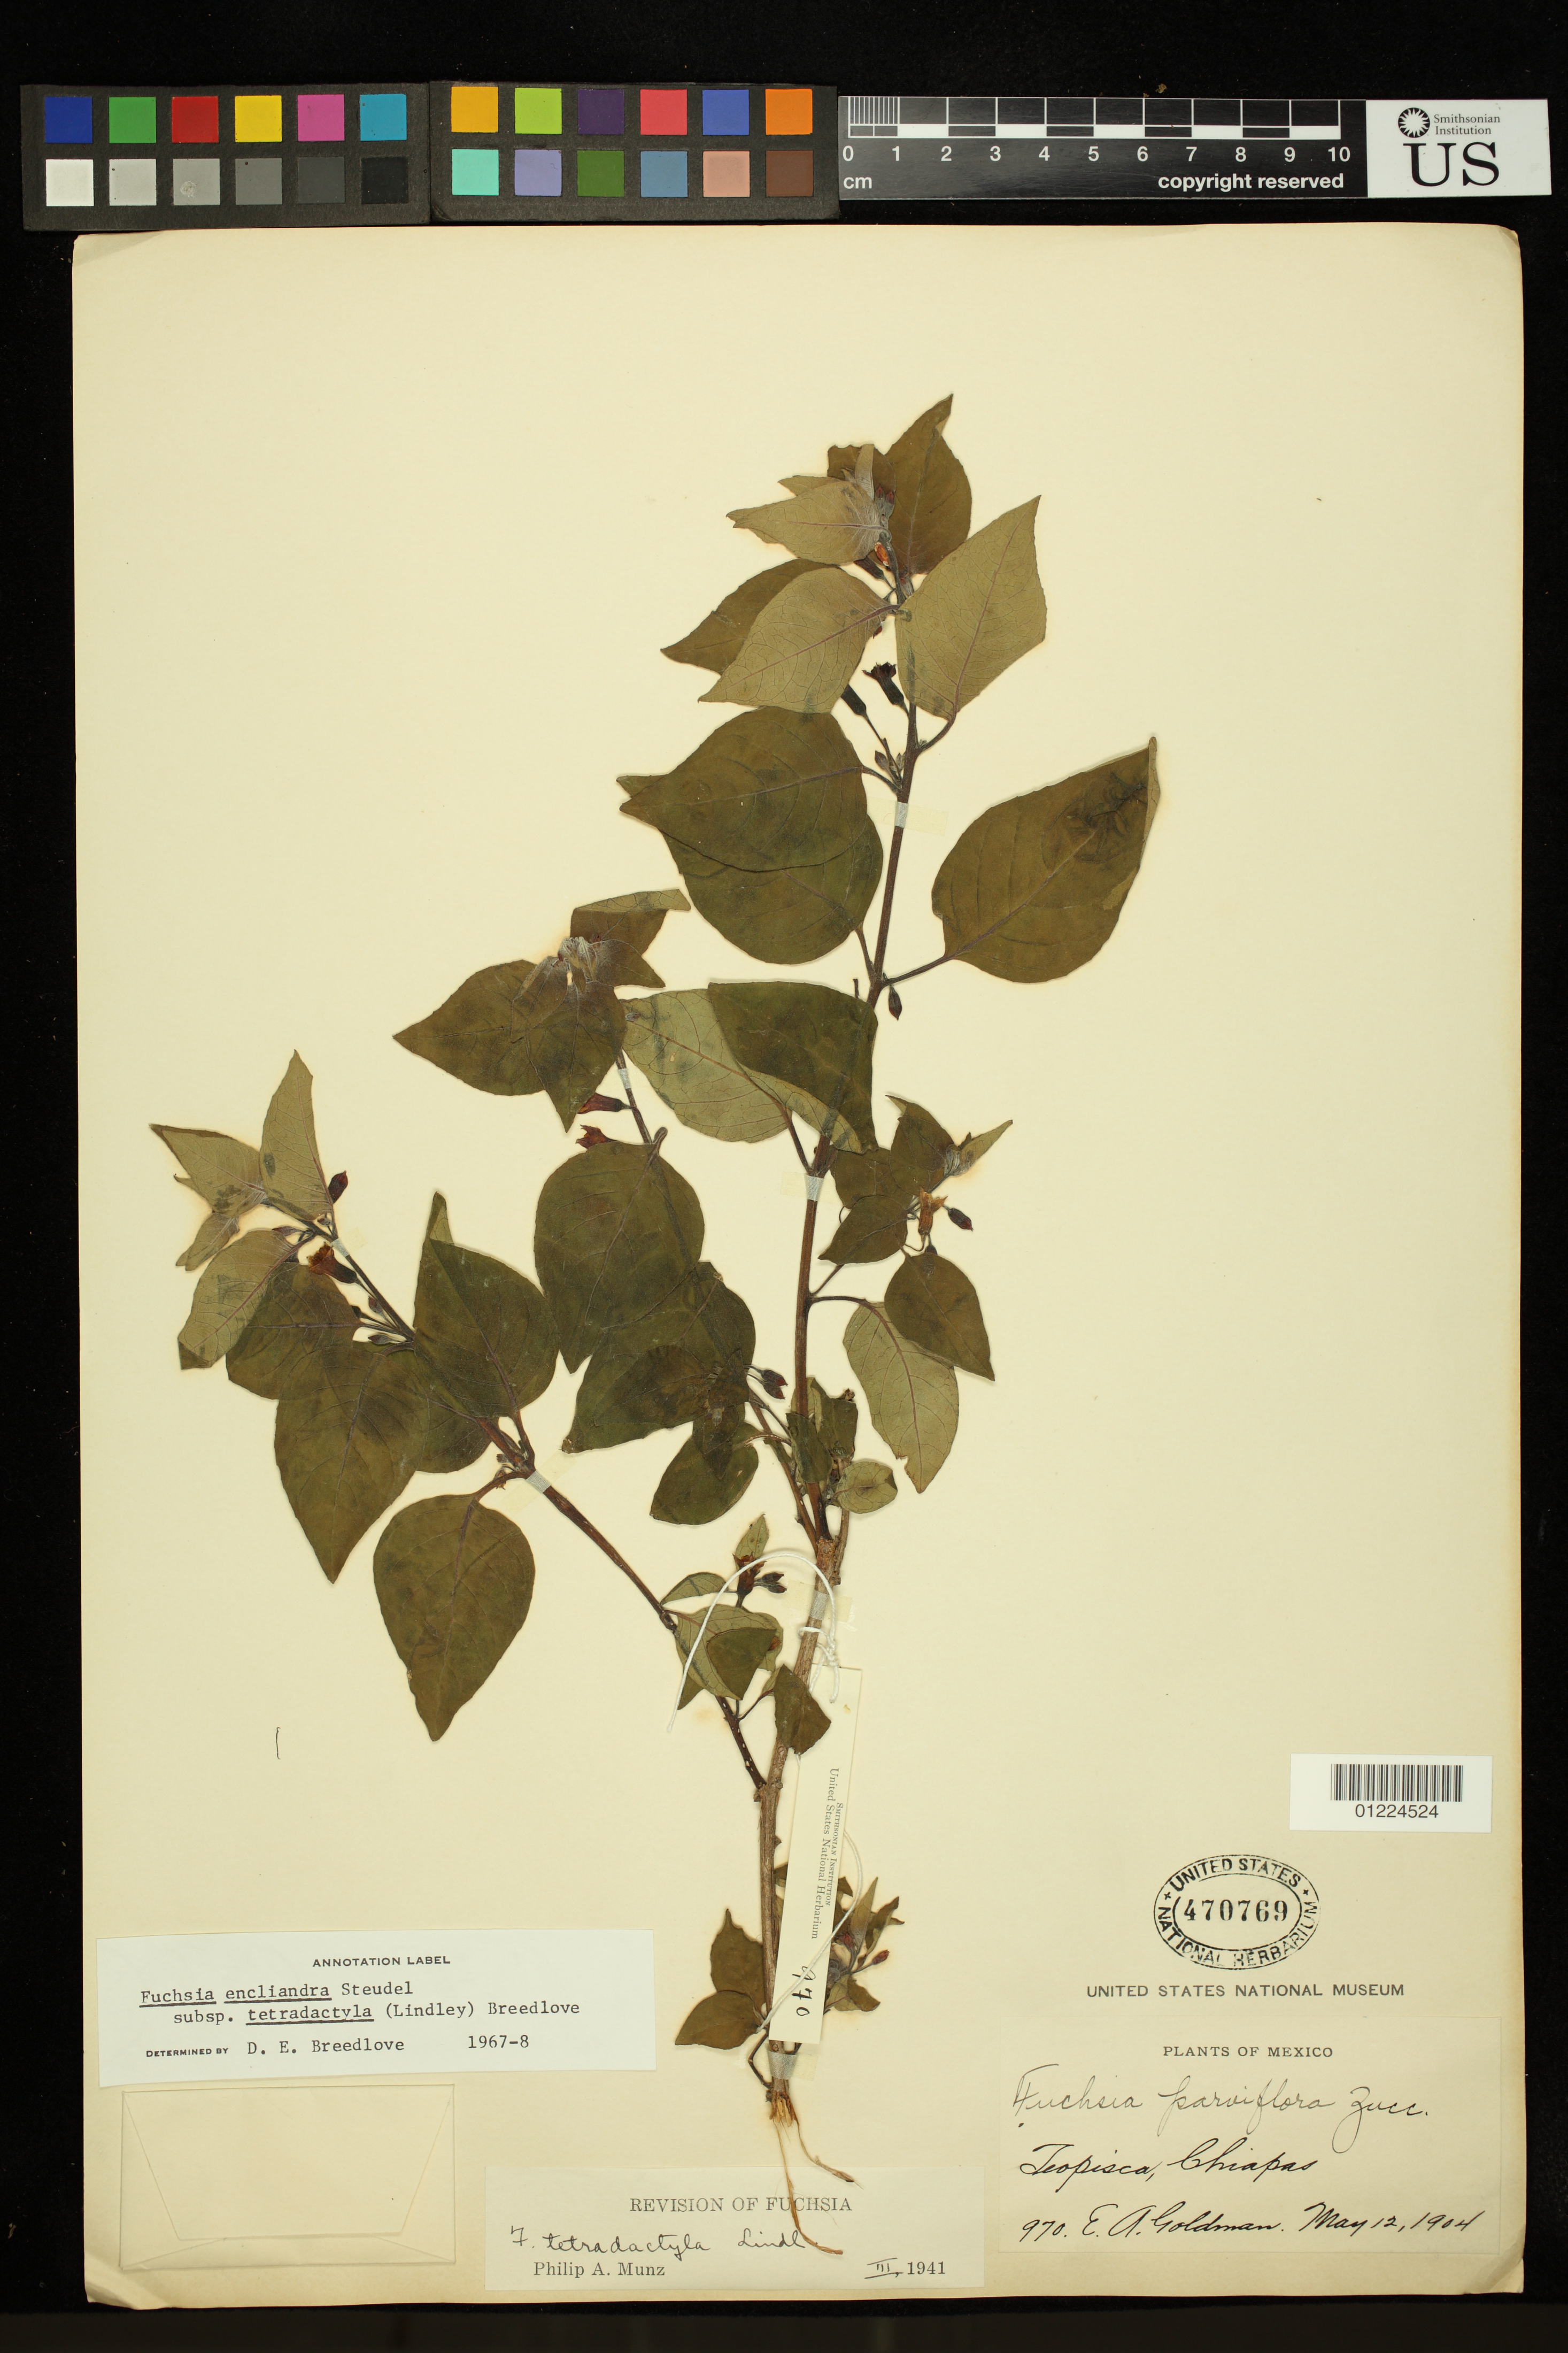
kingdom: Plantae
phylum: Tracheophyta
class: Magnoliopsida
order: Myrtales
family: Onagraceae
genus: Fuchsia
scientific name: Fuchsia encliandra subsp. tetradactyla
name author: (Lindl.) Breedlove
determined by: Breedlove, D. E.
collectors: E. A. Goldman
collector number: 970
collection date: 1904-05-12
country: Mexico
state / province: Chiapas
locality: Teopisca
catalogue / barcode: US 470769